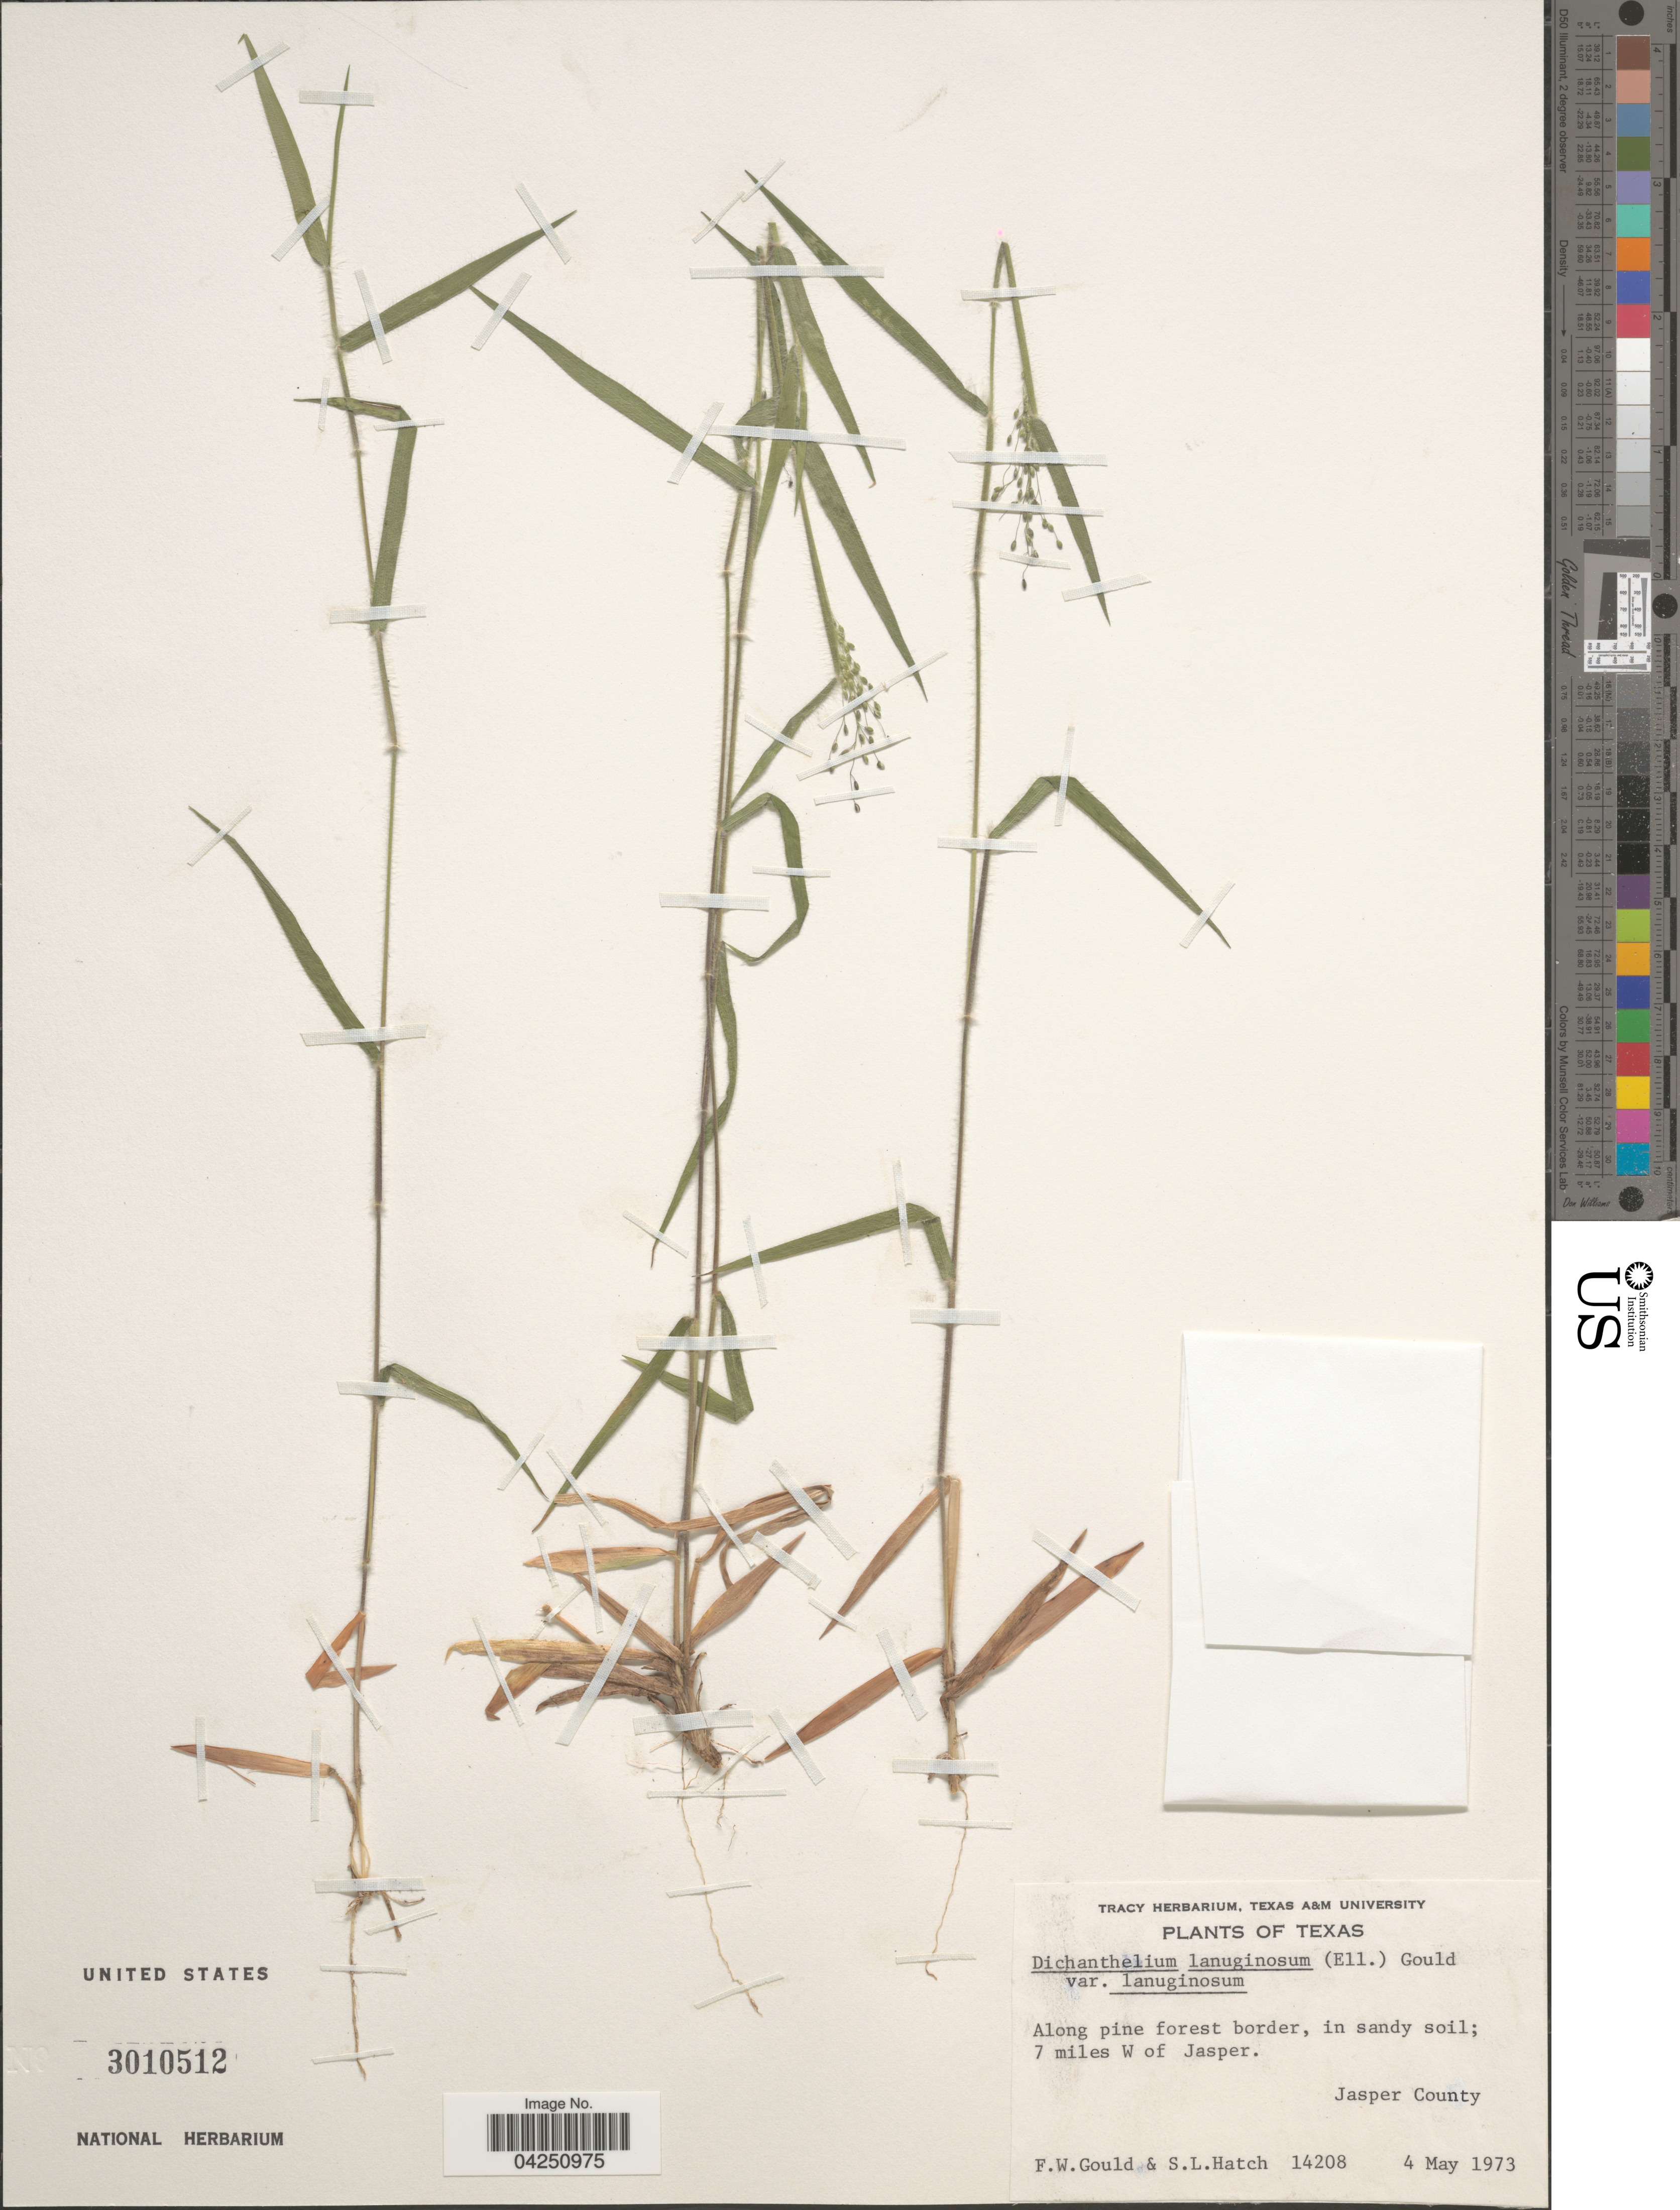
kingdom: Plantae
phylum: Tracheophyta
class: Liliopsida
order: Poales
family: Poaceae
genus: Dichanthelium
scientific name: Dichanthelium acuminatum var. acuminatum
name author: (Sw.) Gould & C.A. Clark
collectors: F. W. Gould & S. Hatch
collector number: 14208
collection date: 1973-05-04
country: United States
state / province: Texas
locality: Along pine forest border, in sandy soil; 7 miles W of Jasper. Jasper County.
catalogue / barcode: US 3010512